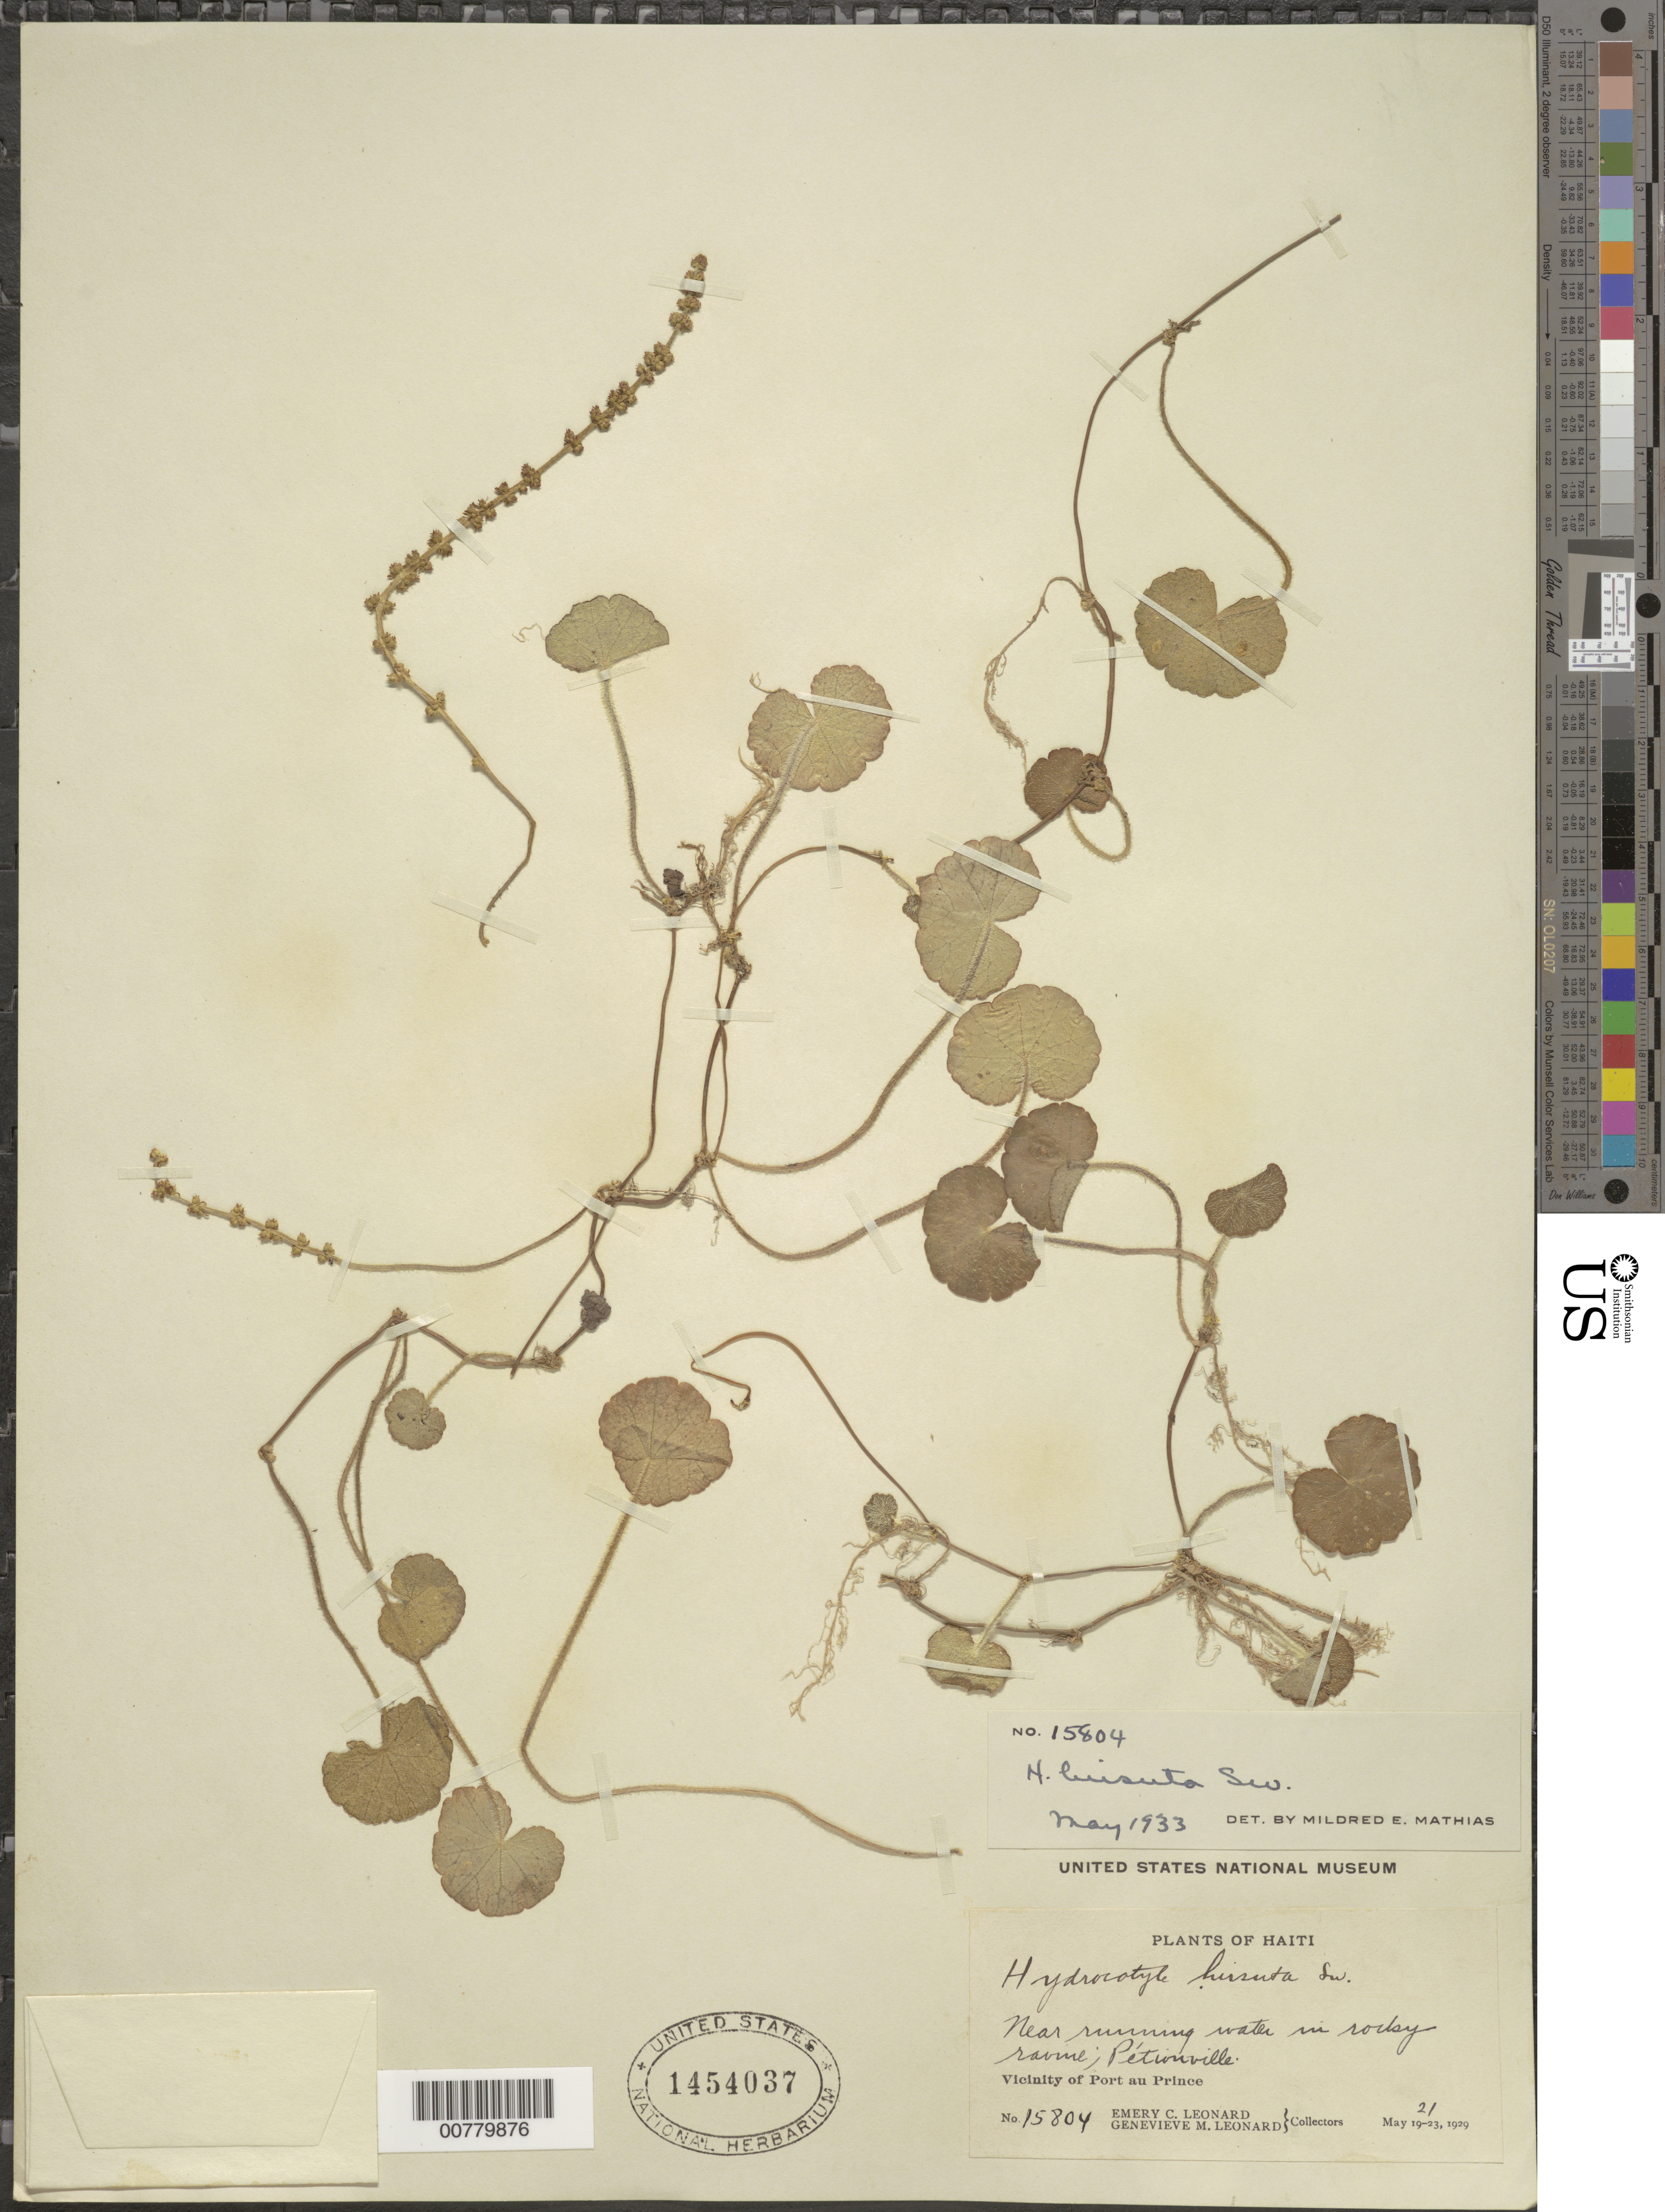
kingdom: Plantae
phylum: Tracheophyta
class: Magnoliopsida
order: Apiales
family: Araliaceae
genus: Hydrocotyle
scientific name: Hydrocotyle hirsuta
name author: Sw.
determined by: Mathias, M. E.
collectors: E. C. Leonard & G. M. Leonard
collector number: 15804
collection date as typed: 21 May 1929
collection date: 1929-05-21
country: Haiti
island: Hispaniola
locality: Vicinity of Port au Prince, Pétionville.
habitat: Near running water in rocky ravine.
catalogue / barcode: US 1454037